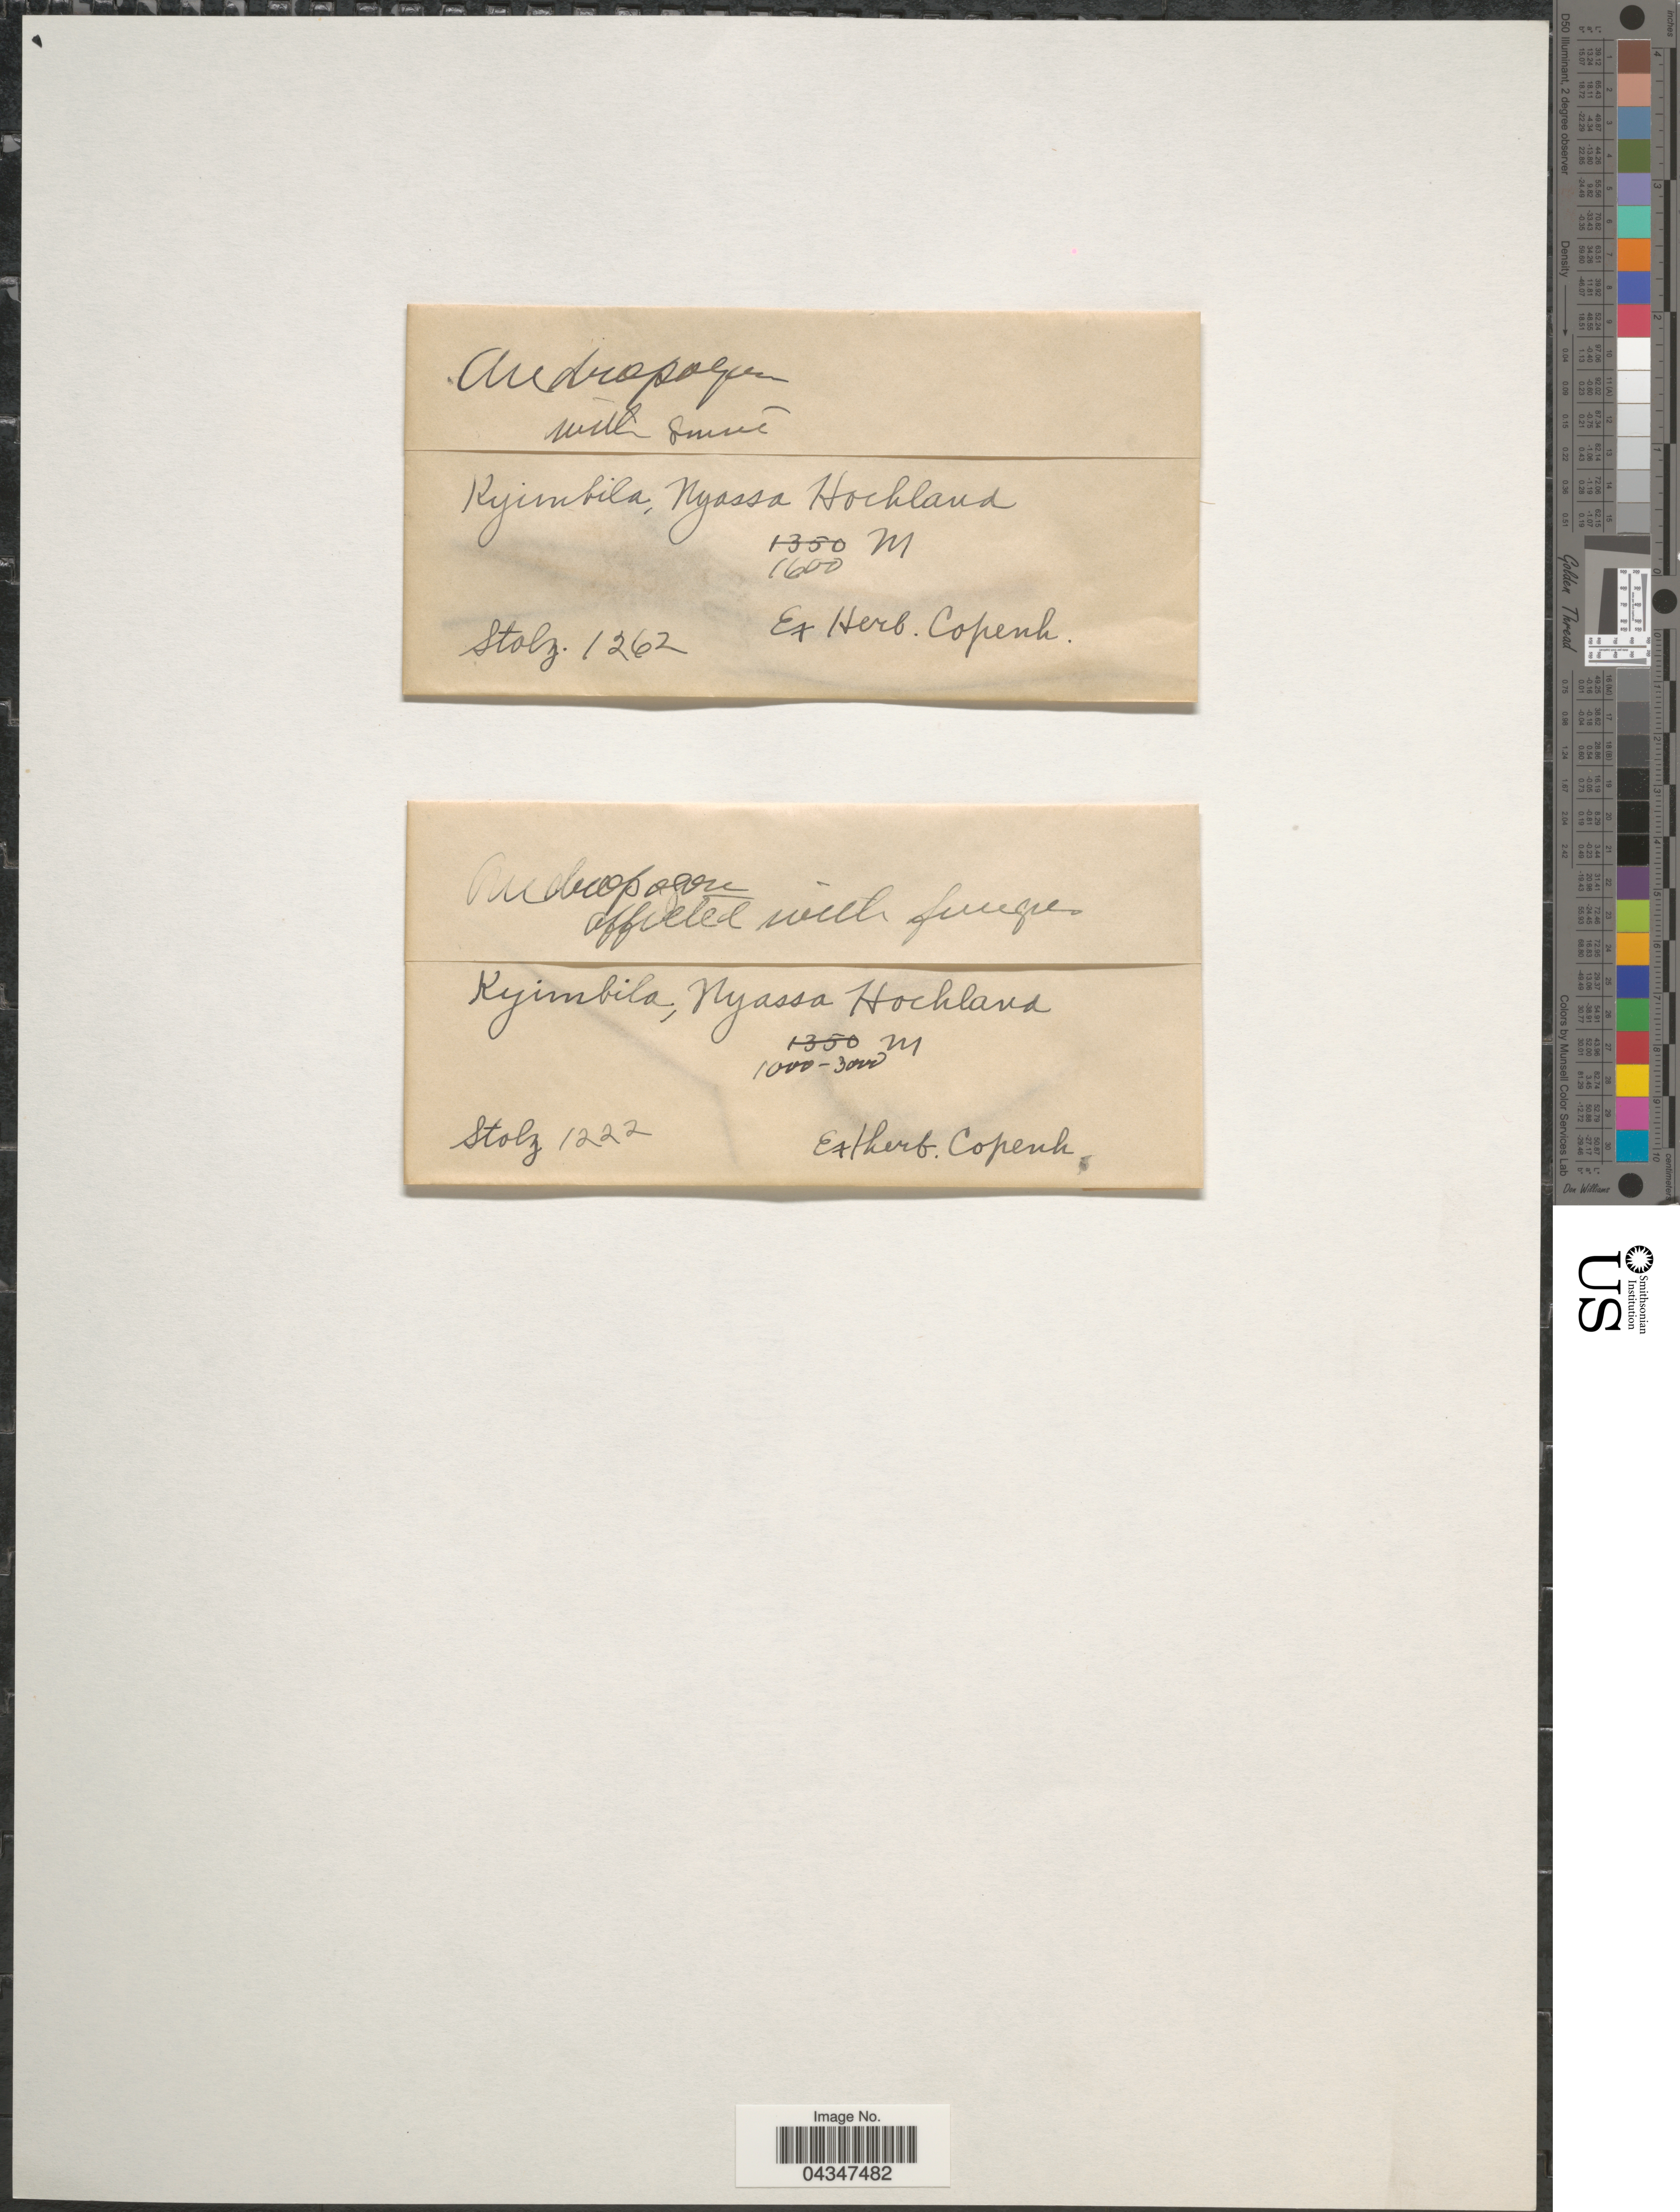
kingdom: Plantae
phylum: Tracheophyta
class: Liliopsida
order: Poales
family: Poaceae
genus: Andropogon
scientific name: Andropogon sp.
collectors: Stolz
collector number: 1262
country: Tanzania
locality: Kyimbila, Nyassa Hochland.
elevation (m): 1600